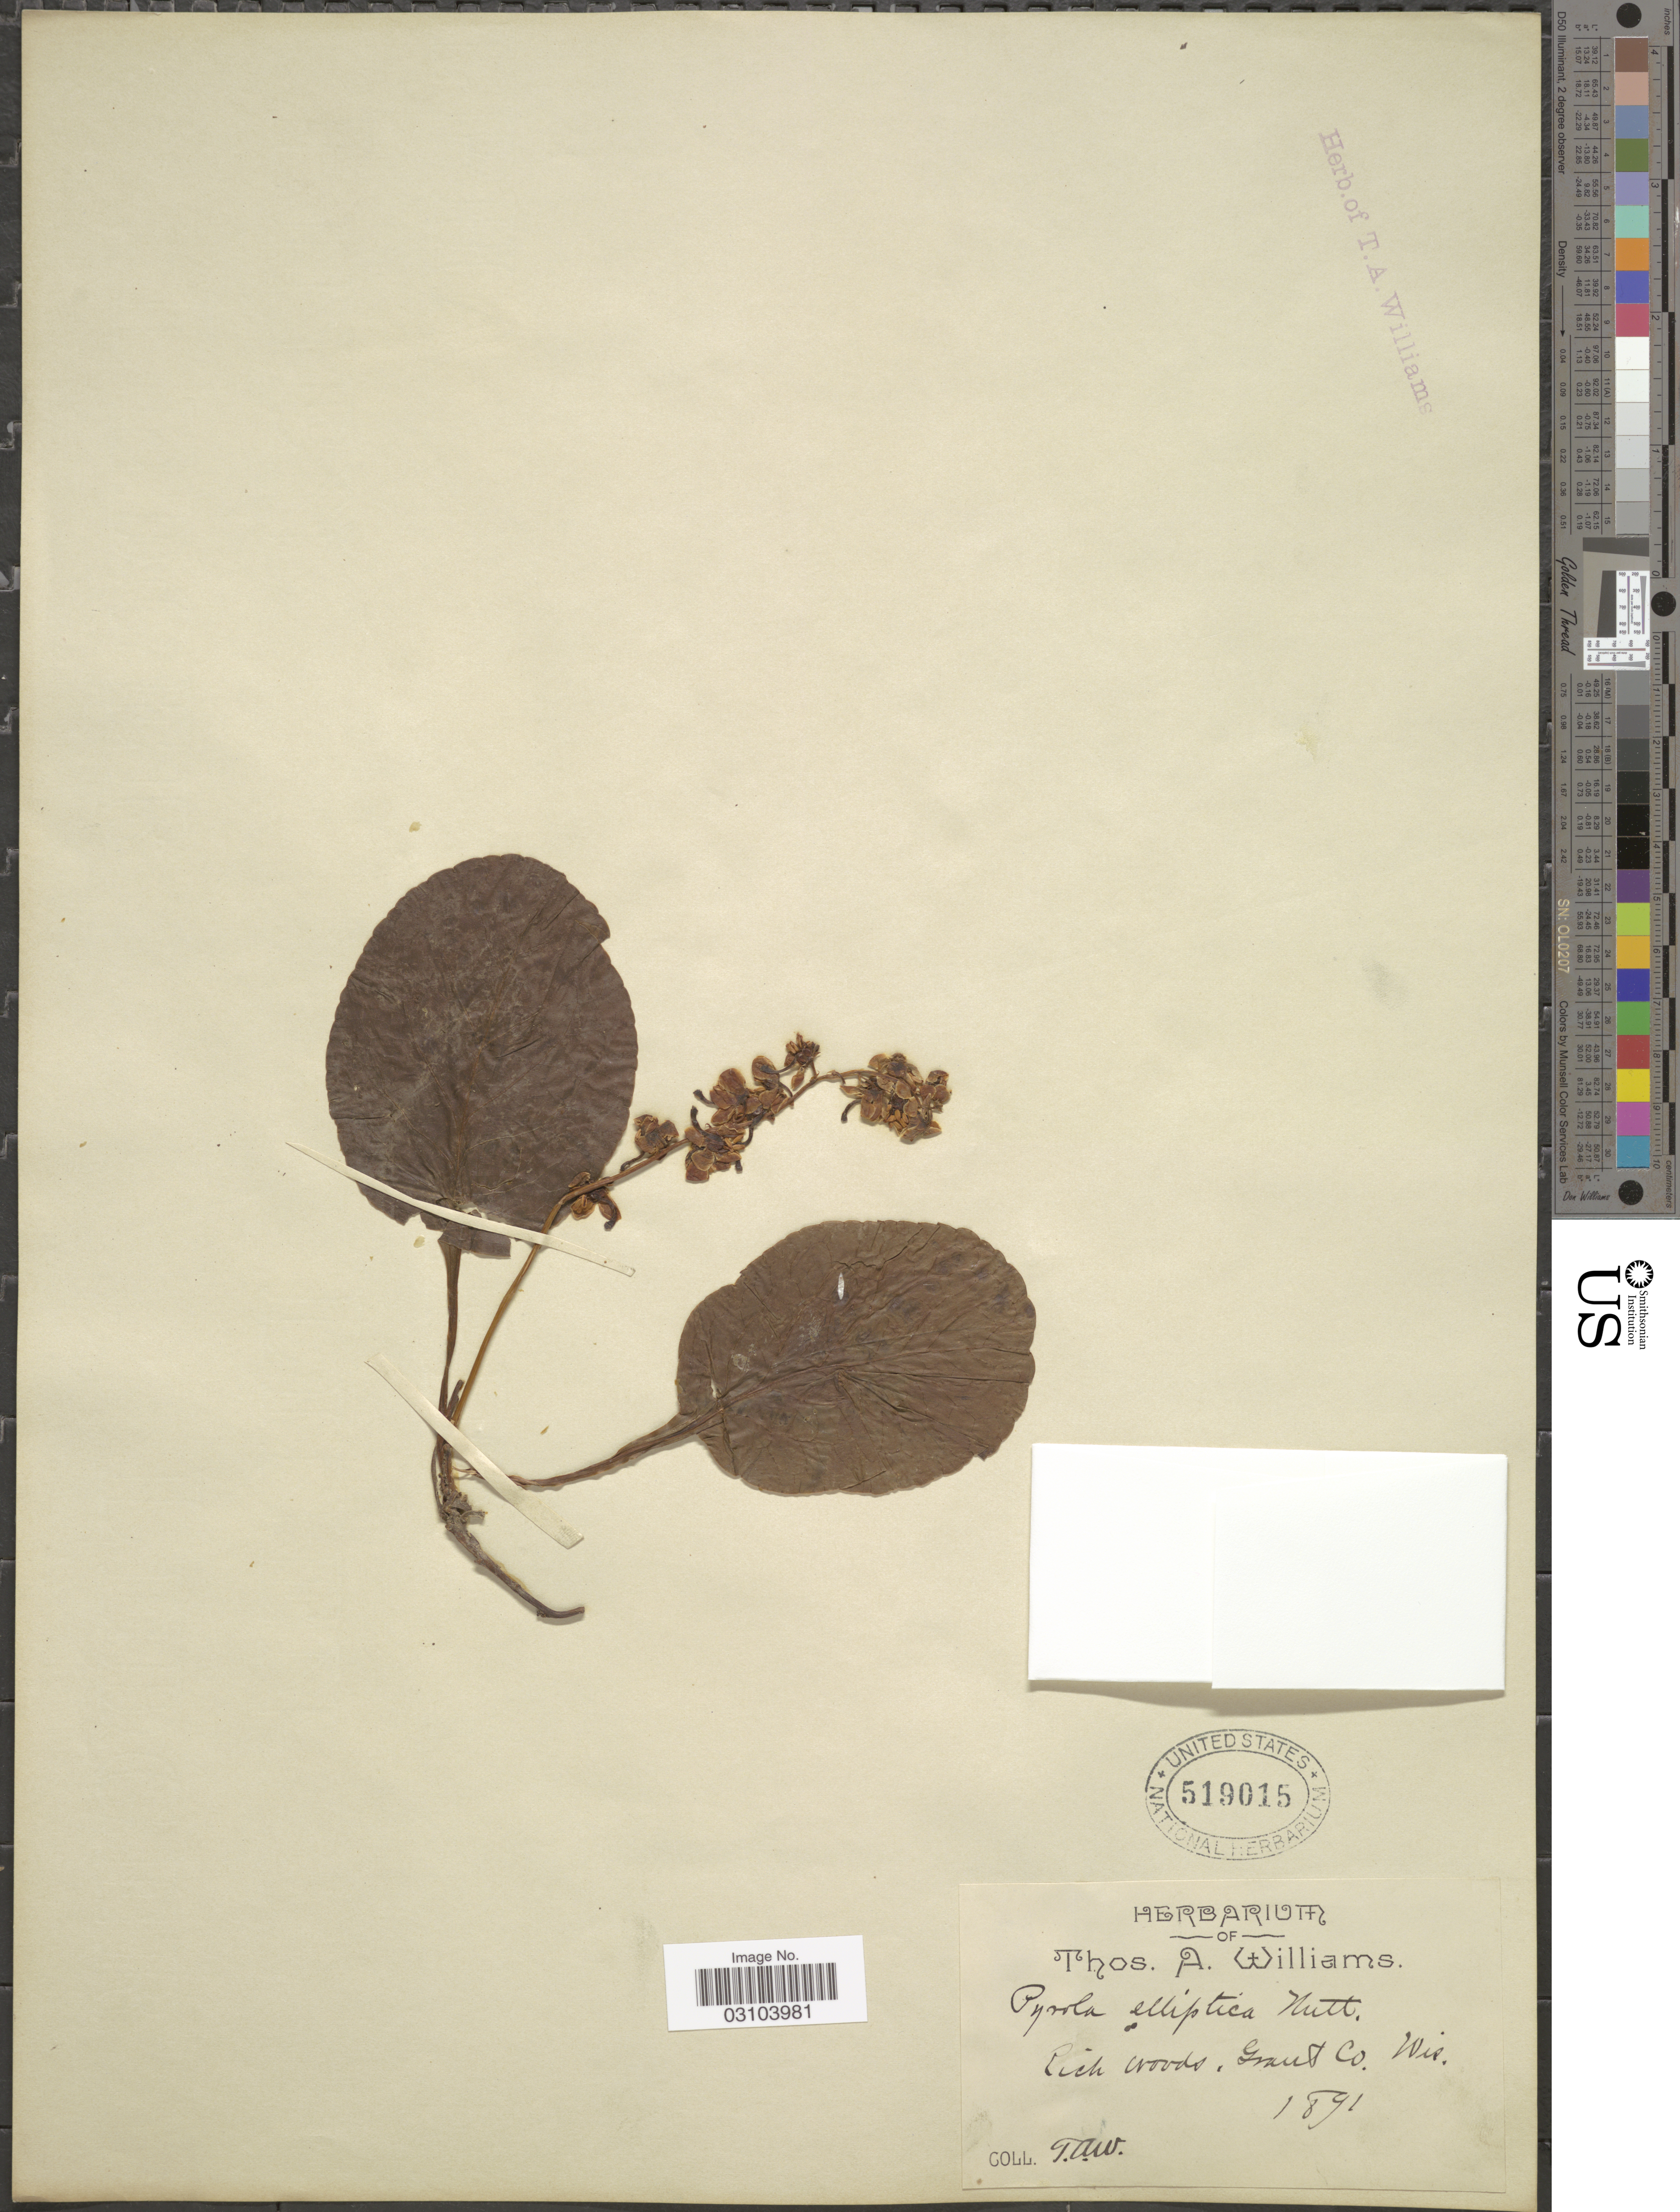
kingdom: Plantae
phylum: Tracheophyta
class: Magnoliopsida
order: Ericales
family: Ericaceae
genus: Pyrola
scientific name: Pyrola elliptica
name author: Nutt.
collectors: T. A. Williams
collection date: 1891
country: United States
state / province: Wisconsin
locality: Grant Co. Wis.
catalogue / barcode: US 519015